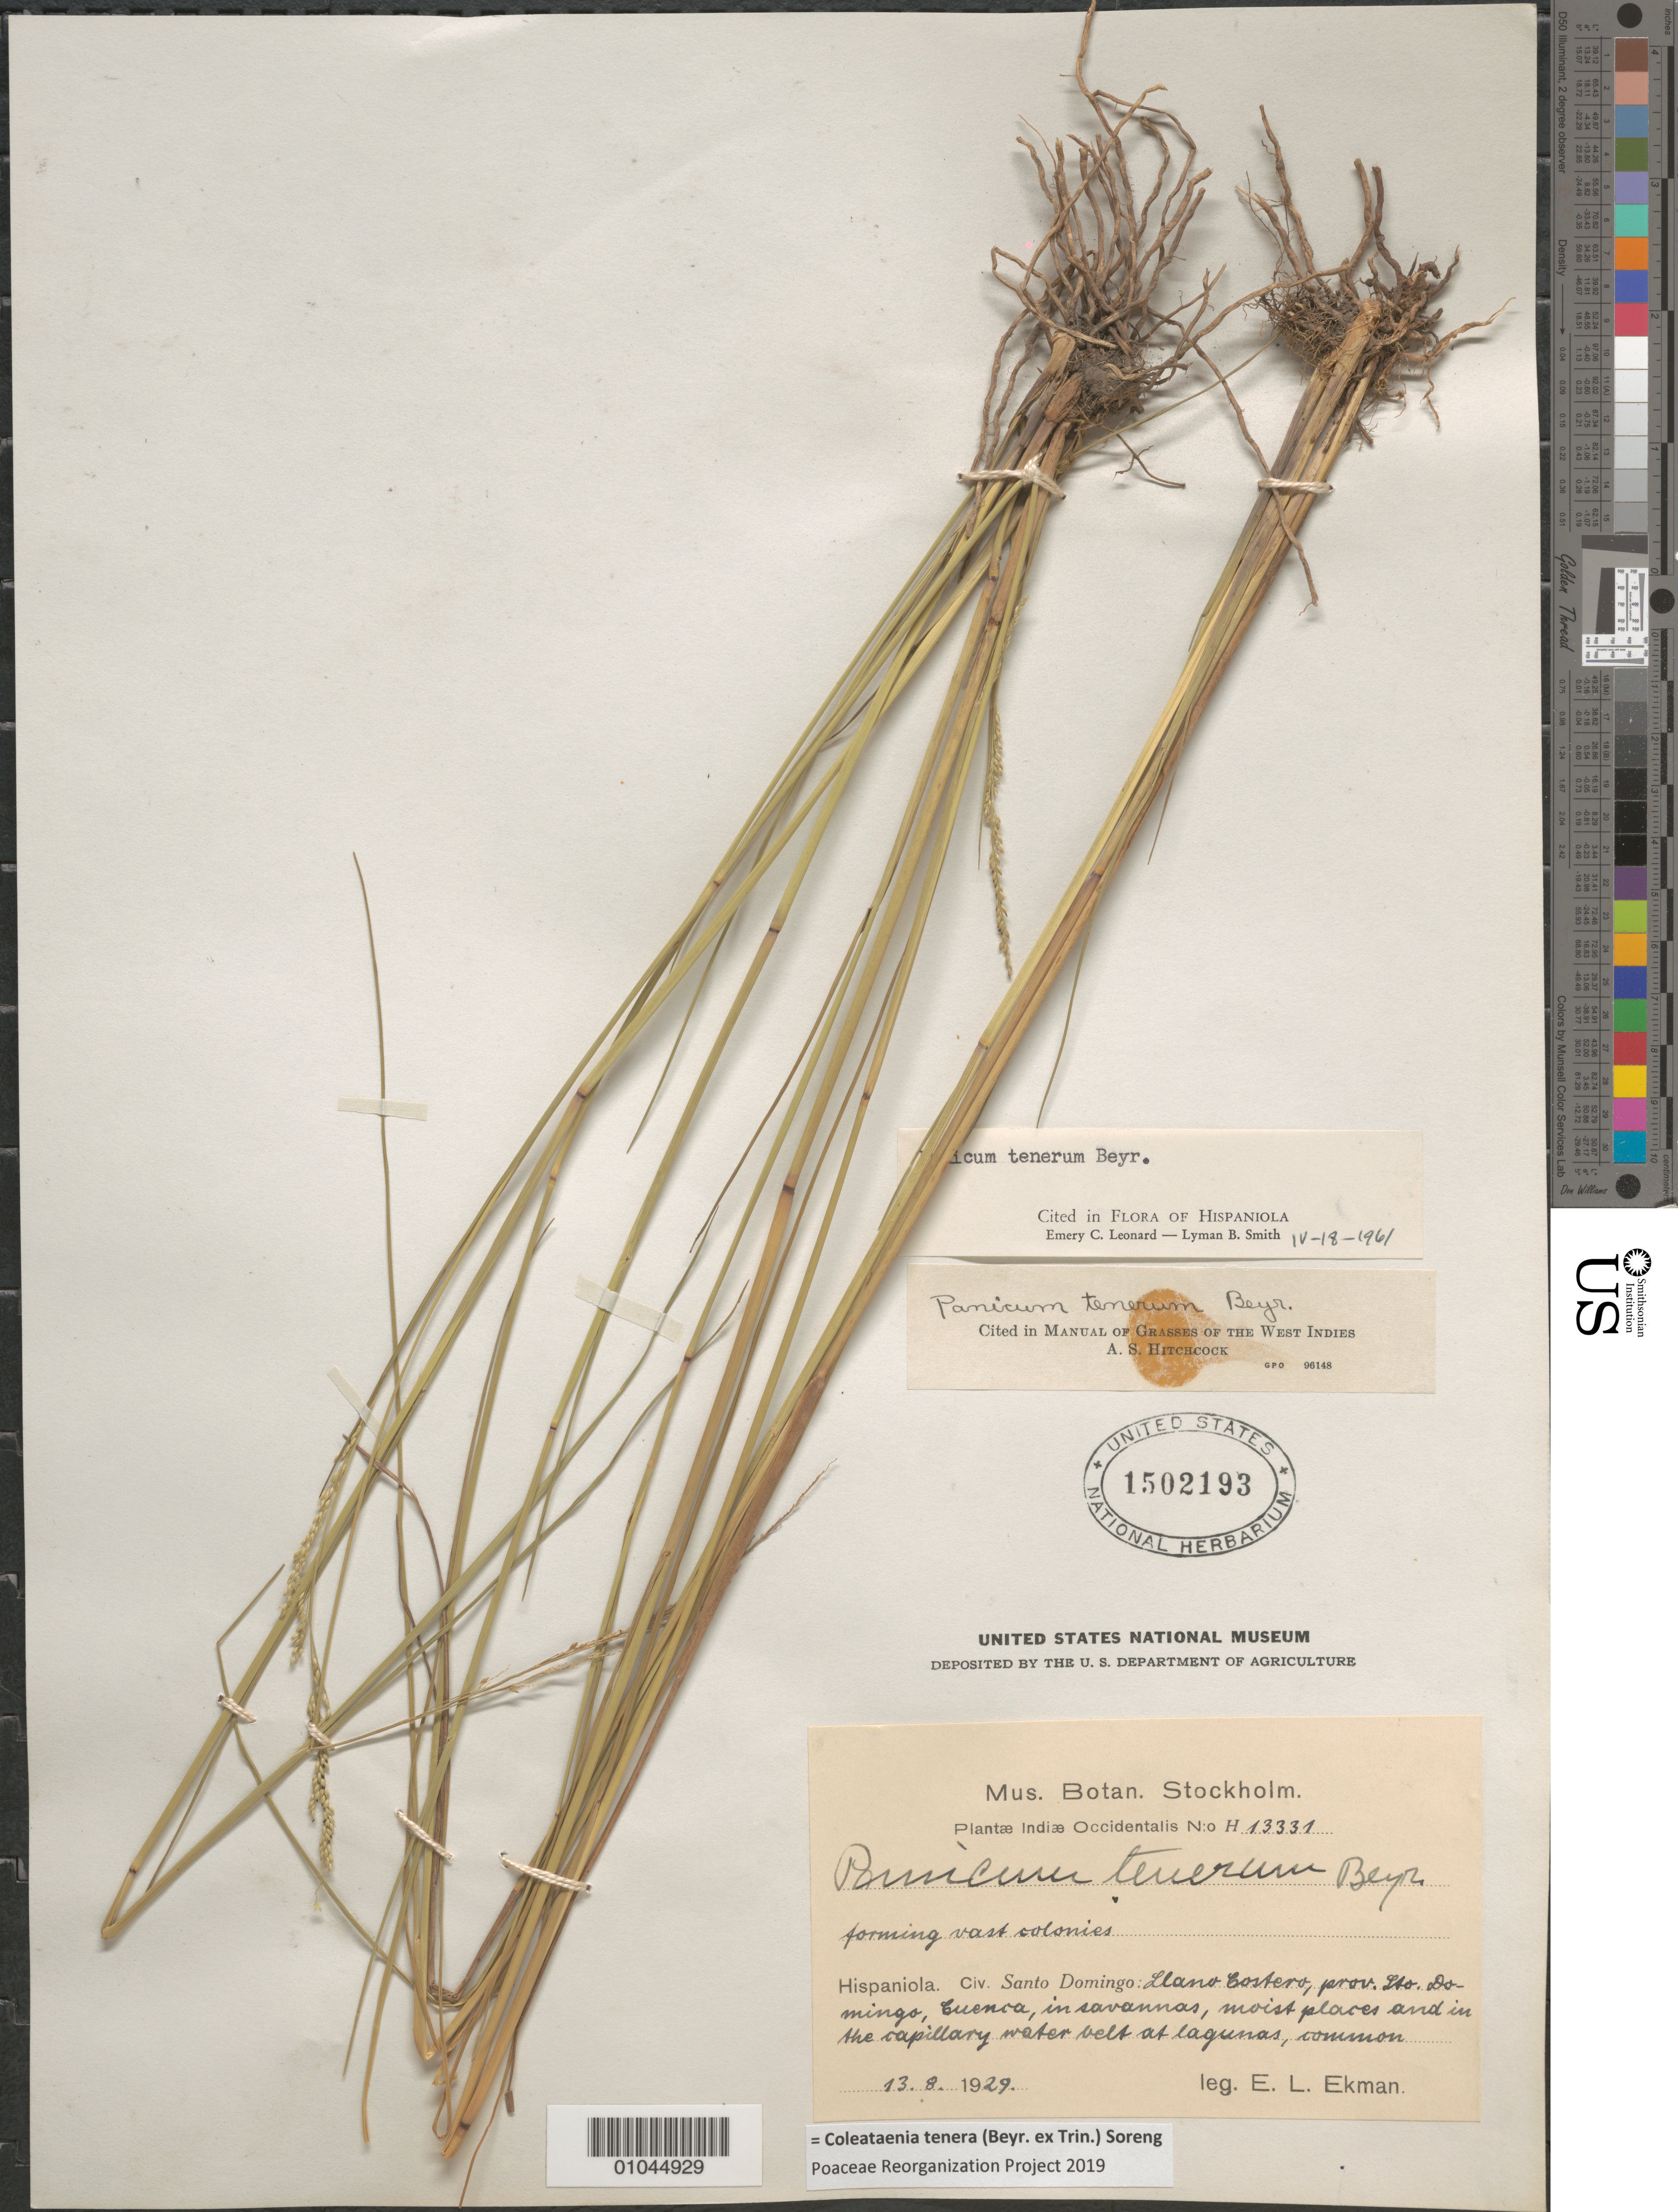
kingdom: Plantae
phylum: Tracheophyta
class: Liliopsida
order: Poales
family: Poaceae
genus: Panicum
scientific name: Panicum tenerum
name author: Beyrich ex Trin.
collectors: E. L. Ekman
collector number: H 13331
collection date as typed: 13 Aug 1929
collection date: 1929-08-13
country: Dominican Republic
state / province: Distrito Nacional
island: Hispaniola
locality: Llano Costero, Cuenca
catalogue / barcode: US 1502193